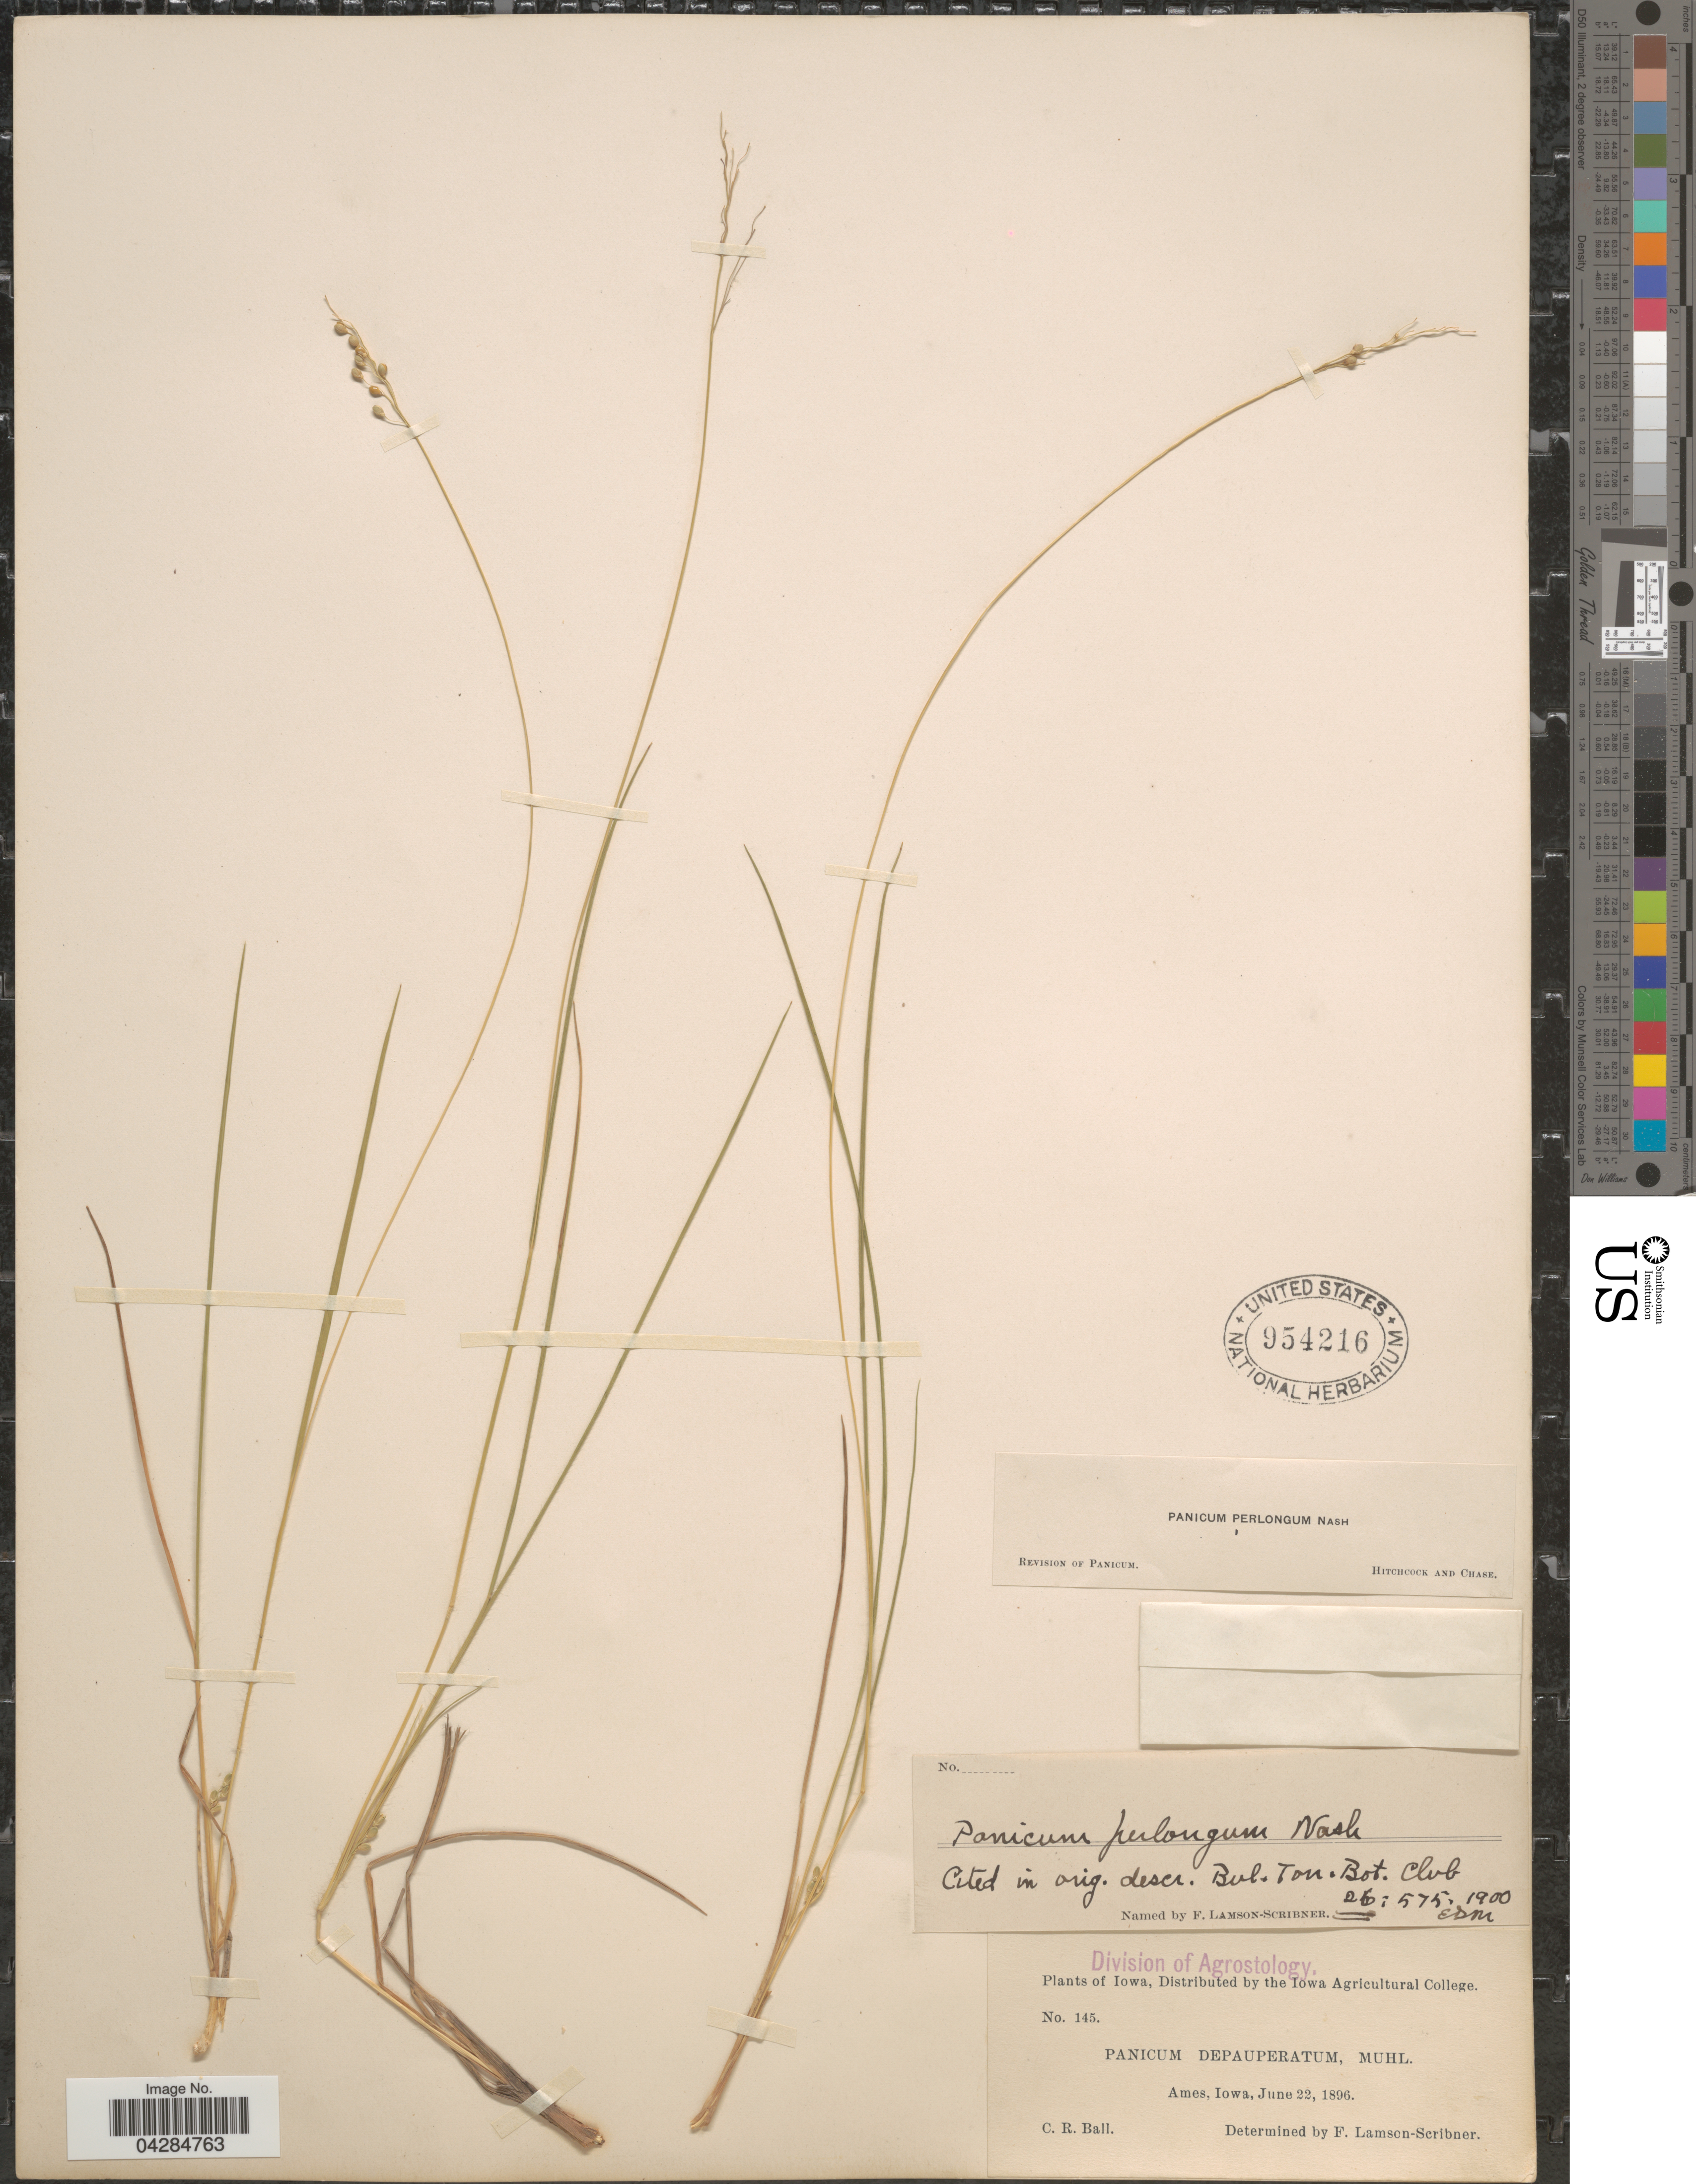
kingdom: Plantae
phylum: Tracheophyta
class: Liliopsida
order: Poales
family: Poaceae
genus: Dichanthelium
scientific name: Dichanthelium perlongum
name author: (Nash) Freckmann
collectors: C. R. Ball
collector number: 145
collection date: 1896-06-22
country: United States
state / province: Iowa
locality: Ames.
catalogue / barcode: US 954216